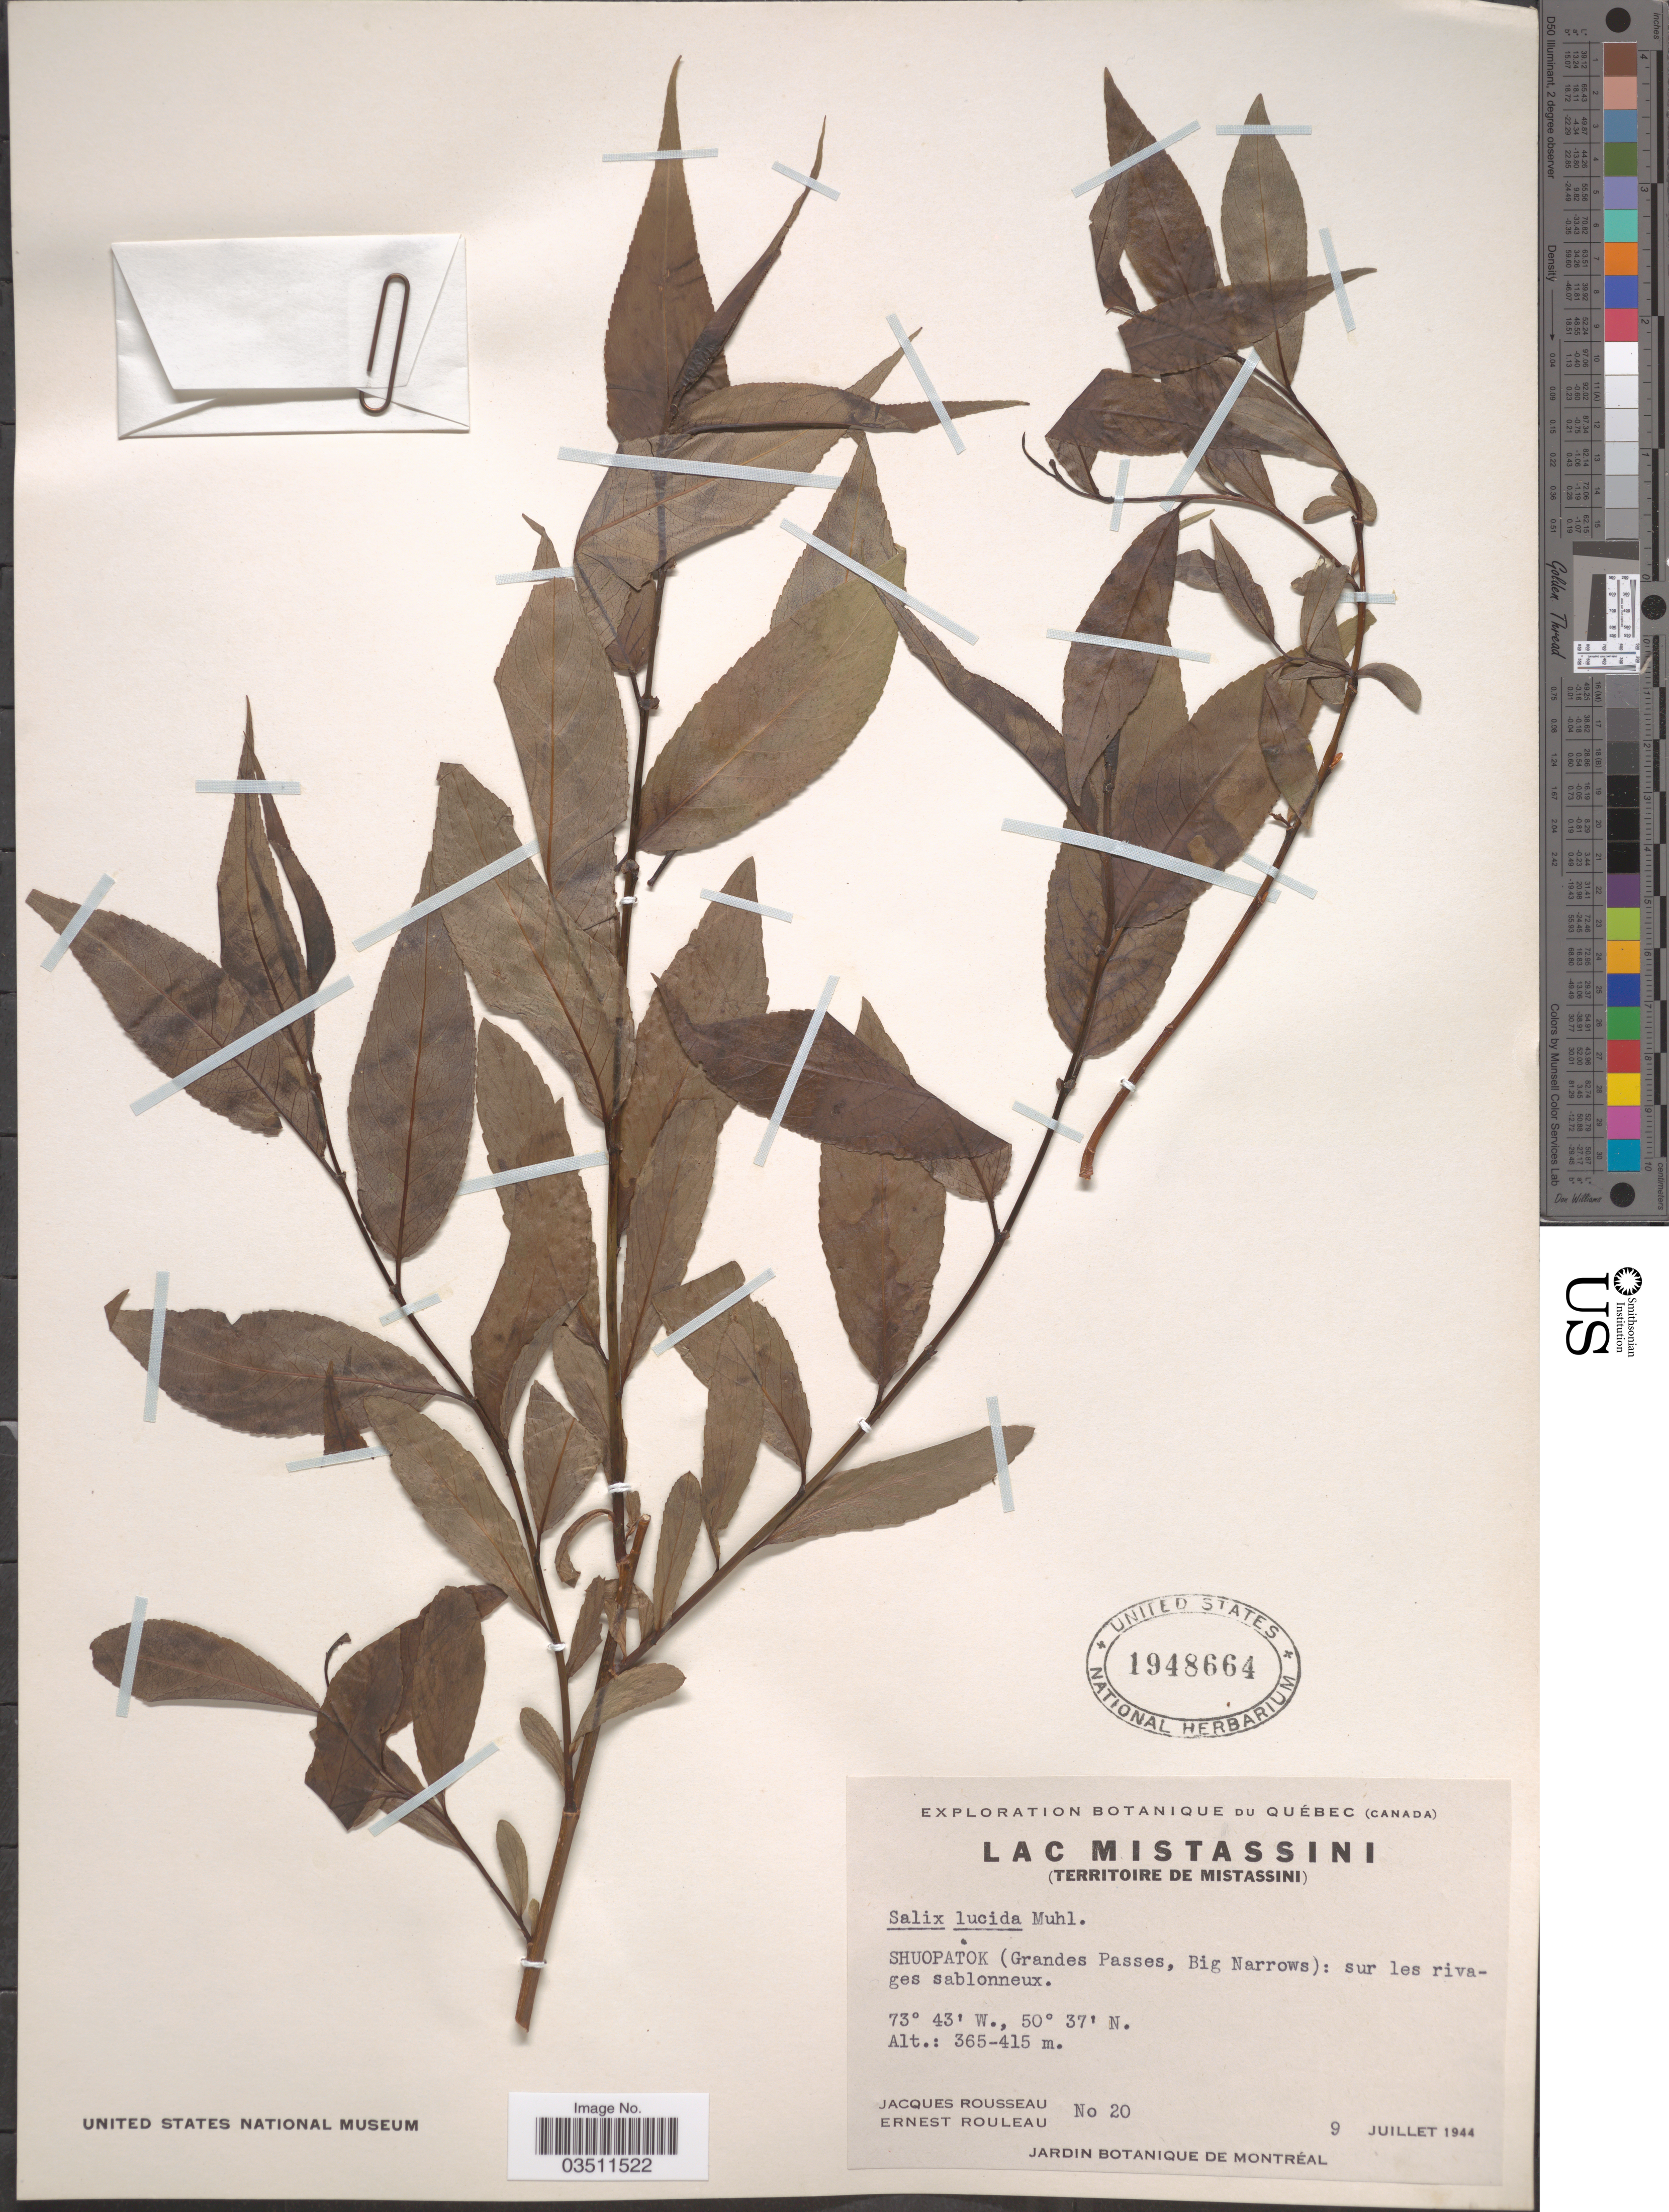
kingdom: Plantae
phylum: Tracheophyta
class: Magnoliopsida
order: Malpighiales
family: Salicaceae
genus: Salix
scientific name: Salix lucida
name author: Muhl.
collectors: J. Rousseau & J. Rouleau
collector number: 20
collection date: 1944-07-09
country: Canada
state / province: Quebec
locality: Lac Mistassini (Territoire de Mistassini). Shuopatok (Grandes Passes, Big Narrows): sur les rivages sablonneux.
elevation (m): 365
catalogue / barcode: US 1948664